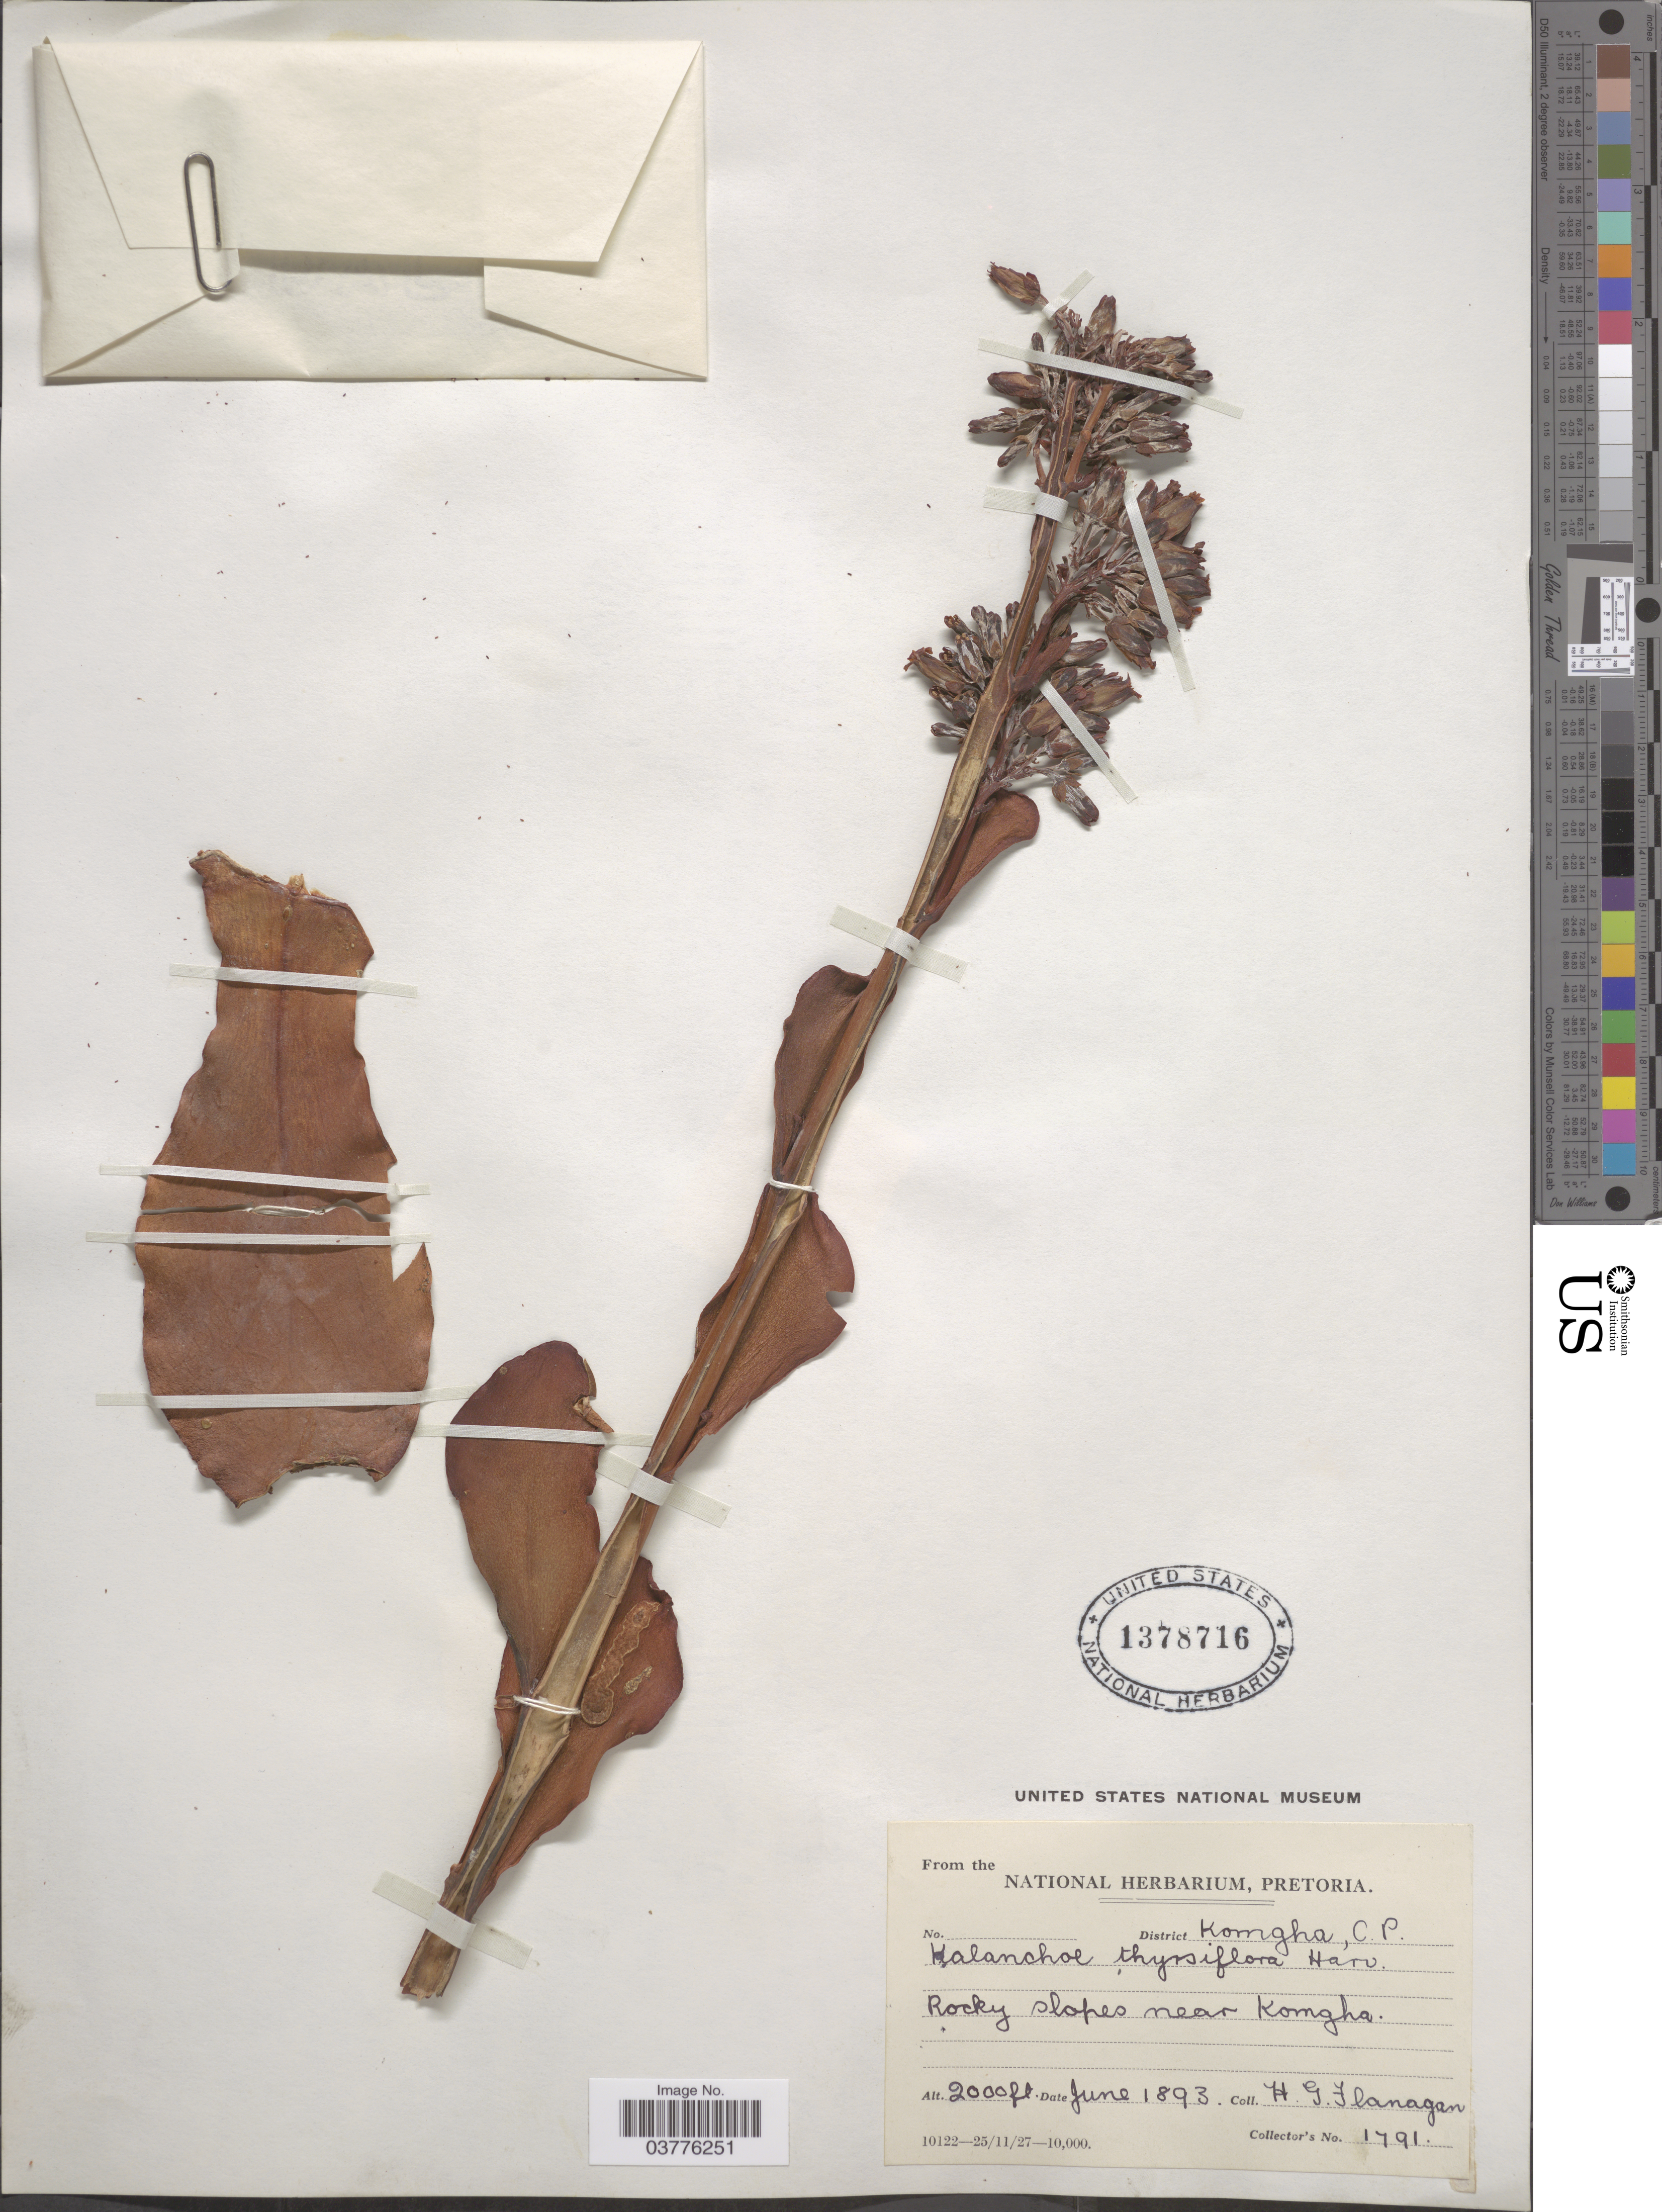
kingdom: Plantae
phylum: Tracheophyta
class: Magnoliopsida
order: Saxifragales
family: Crassulaceae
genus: Kalanchoe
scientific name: Kalanchoe thyrsiflora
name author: Harv.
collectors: H. Flanagan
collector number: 1791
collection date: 1893-06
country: South Africa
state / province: Eastern Cape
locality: District Komgha, C. P. Rocky slopes near Komgha.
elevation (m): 610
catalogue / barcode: US 1378716